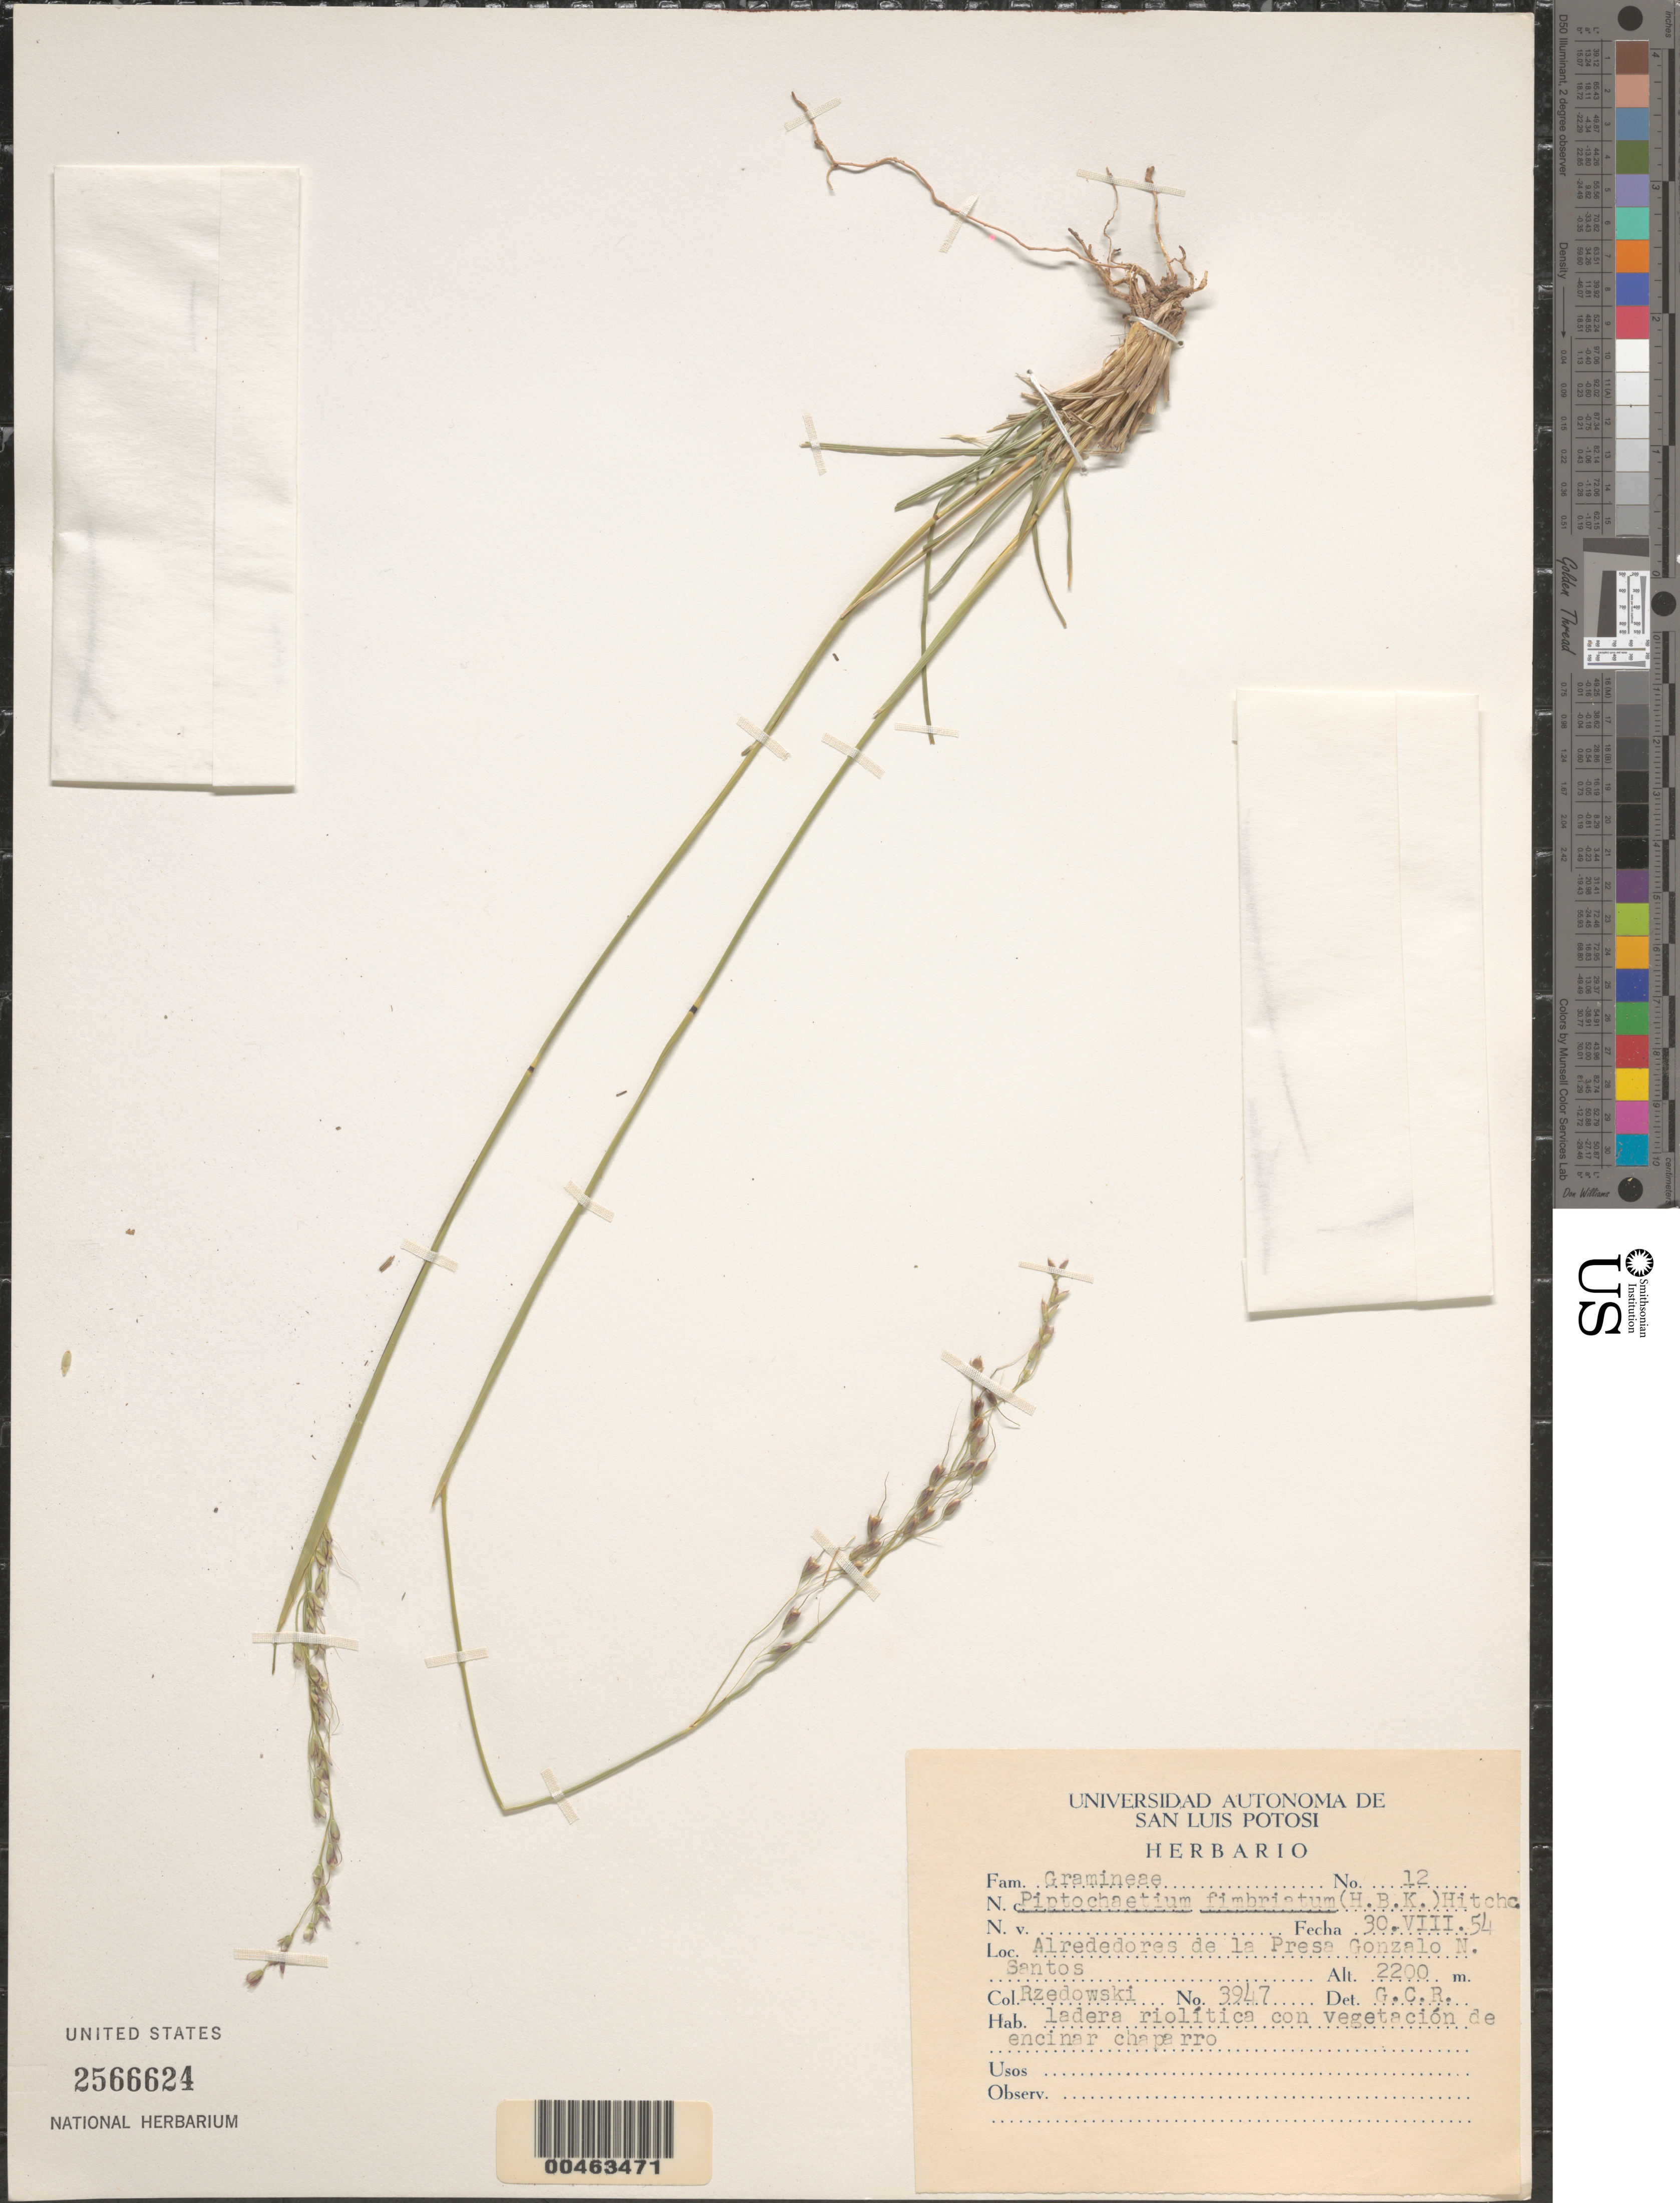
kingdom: Plantae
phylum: Tracheophyta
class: Liliopsida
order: Poales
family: Poaceae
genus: Piptochaetium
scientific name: Piptochaetium fimbriatum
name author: (Kunth) Hitchc.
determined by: Rzedowski, G. C.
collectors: J. Rzedowski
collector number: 3947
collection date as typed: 30 Aug 1954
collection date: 1954-08-30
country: Mexico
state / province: San Luis Potosi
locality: Alrededores de La Presa Gonzalo N. Santos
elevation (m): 2200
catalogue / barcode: US 2566624